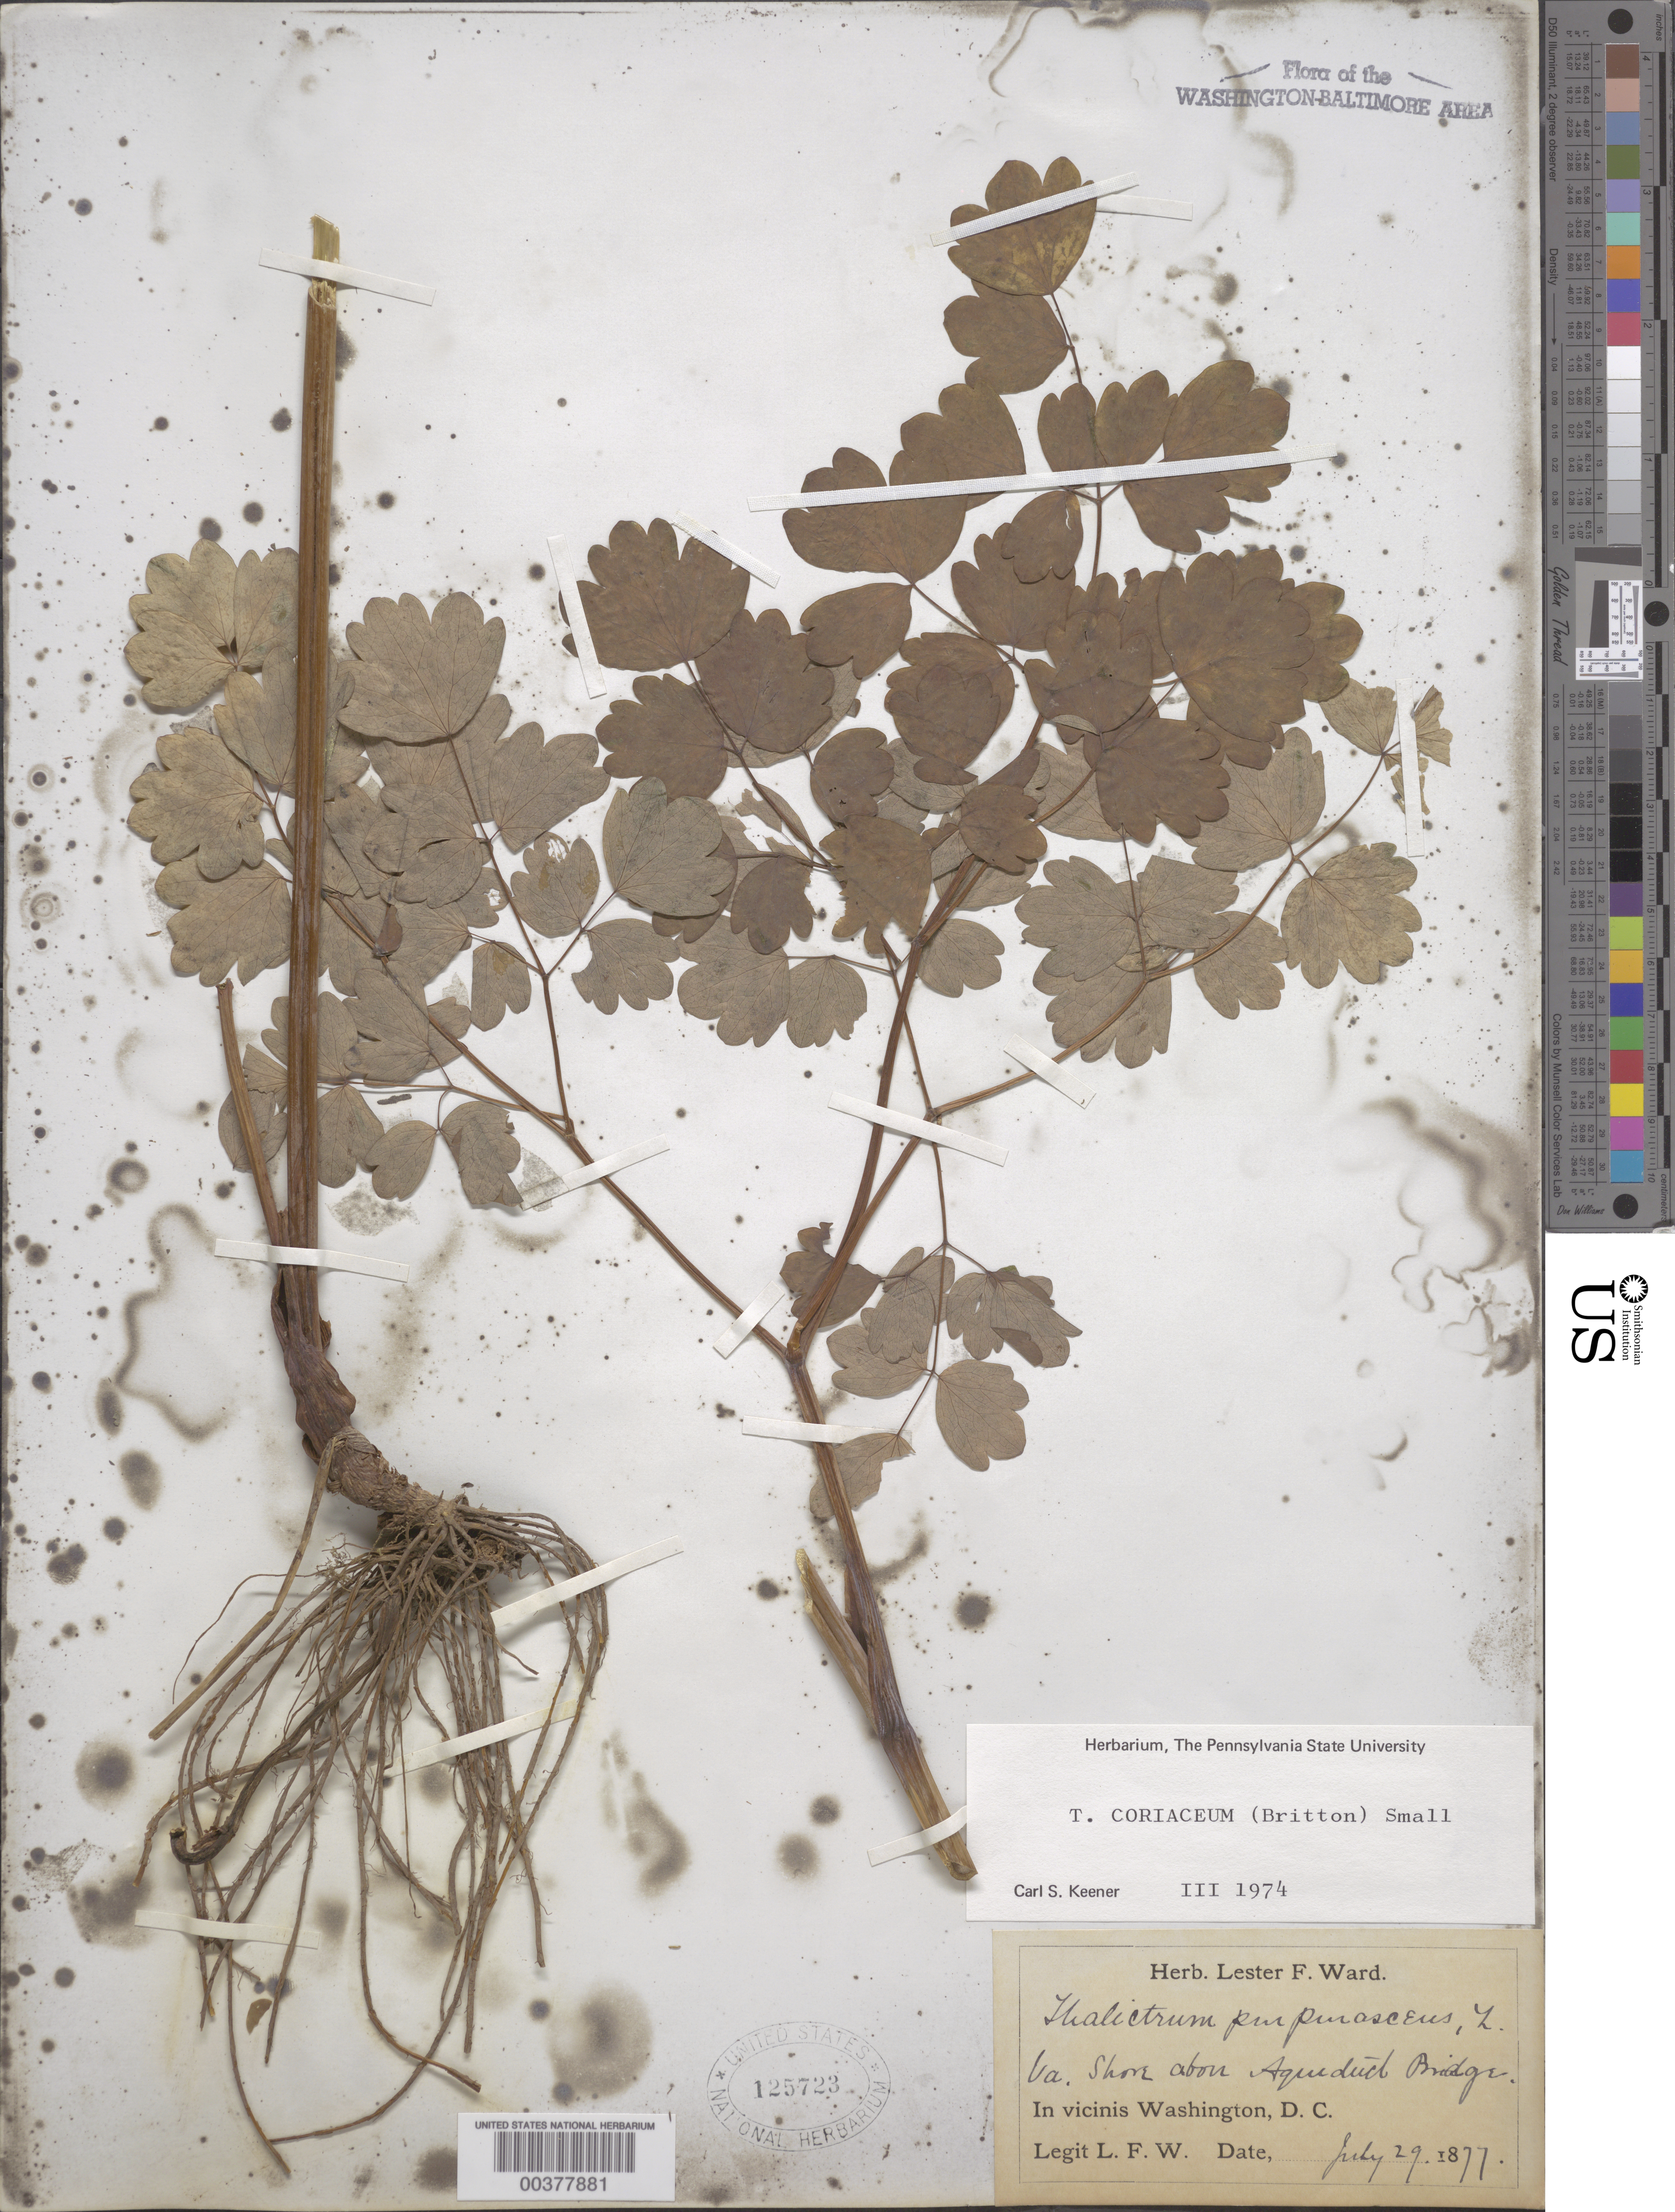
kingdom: Plantae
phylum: Tracheophyta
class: Magnoliopsida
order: Ranunculales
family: Ranunculaceae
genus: Thalictrum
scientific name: Thalictrum coriaceum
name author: (Britton) Small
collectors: L. F. Ward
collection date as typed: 29 Jul 1877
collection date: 1877-07-29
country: United States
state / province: Virginia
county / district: Fairfax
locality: Above Aqueduct Bridge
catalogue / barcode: US 125723